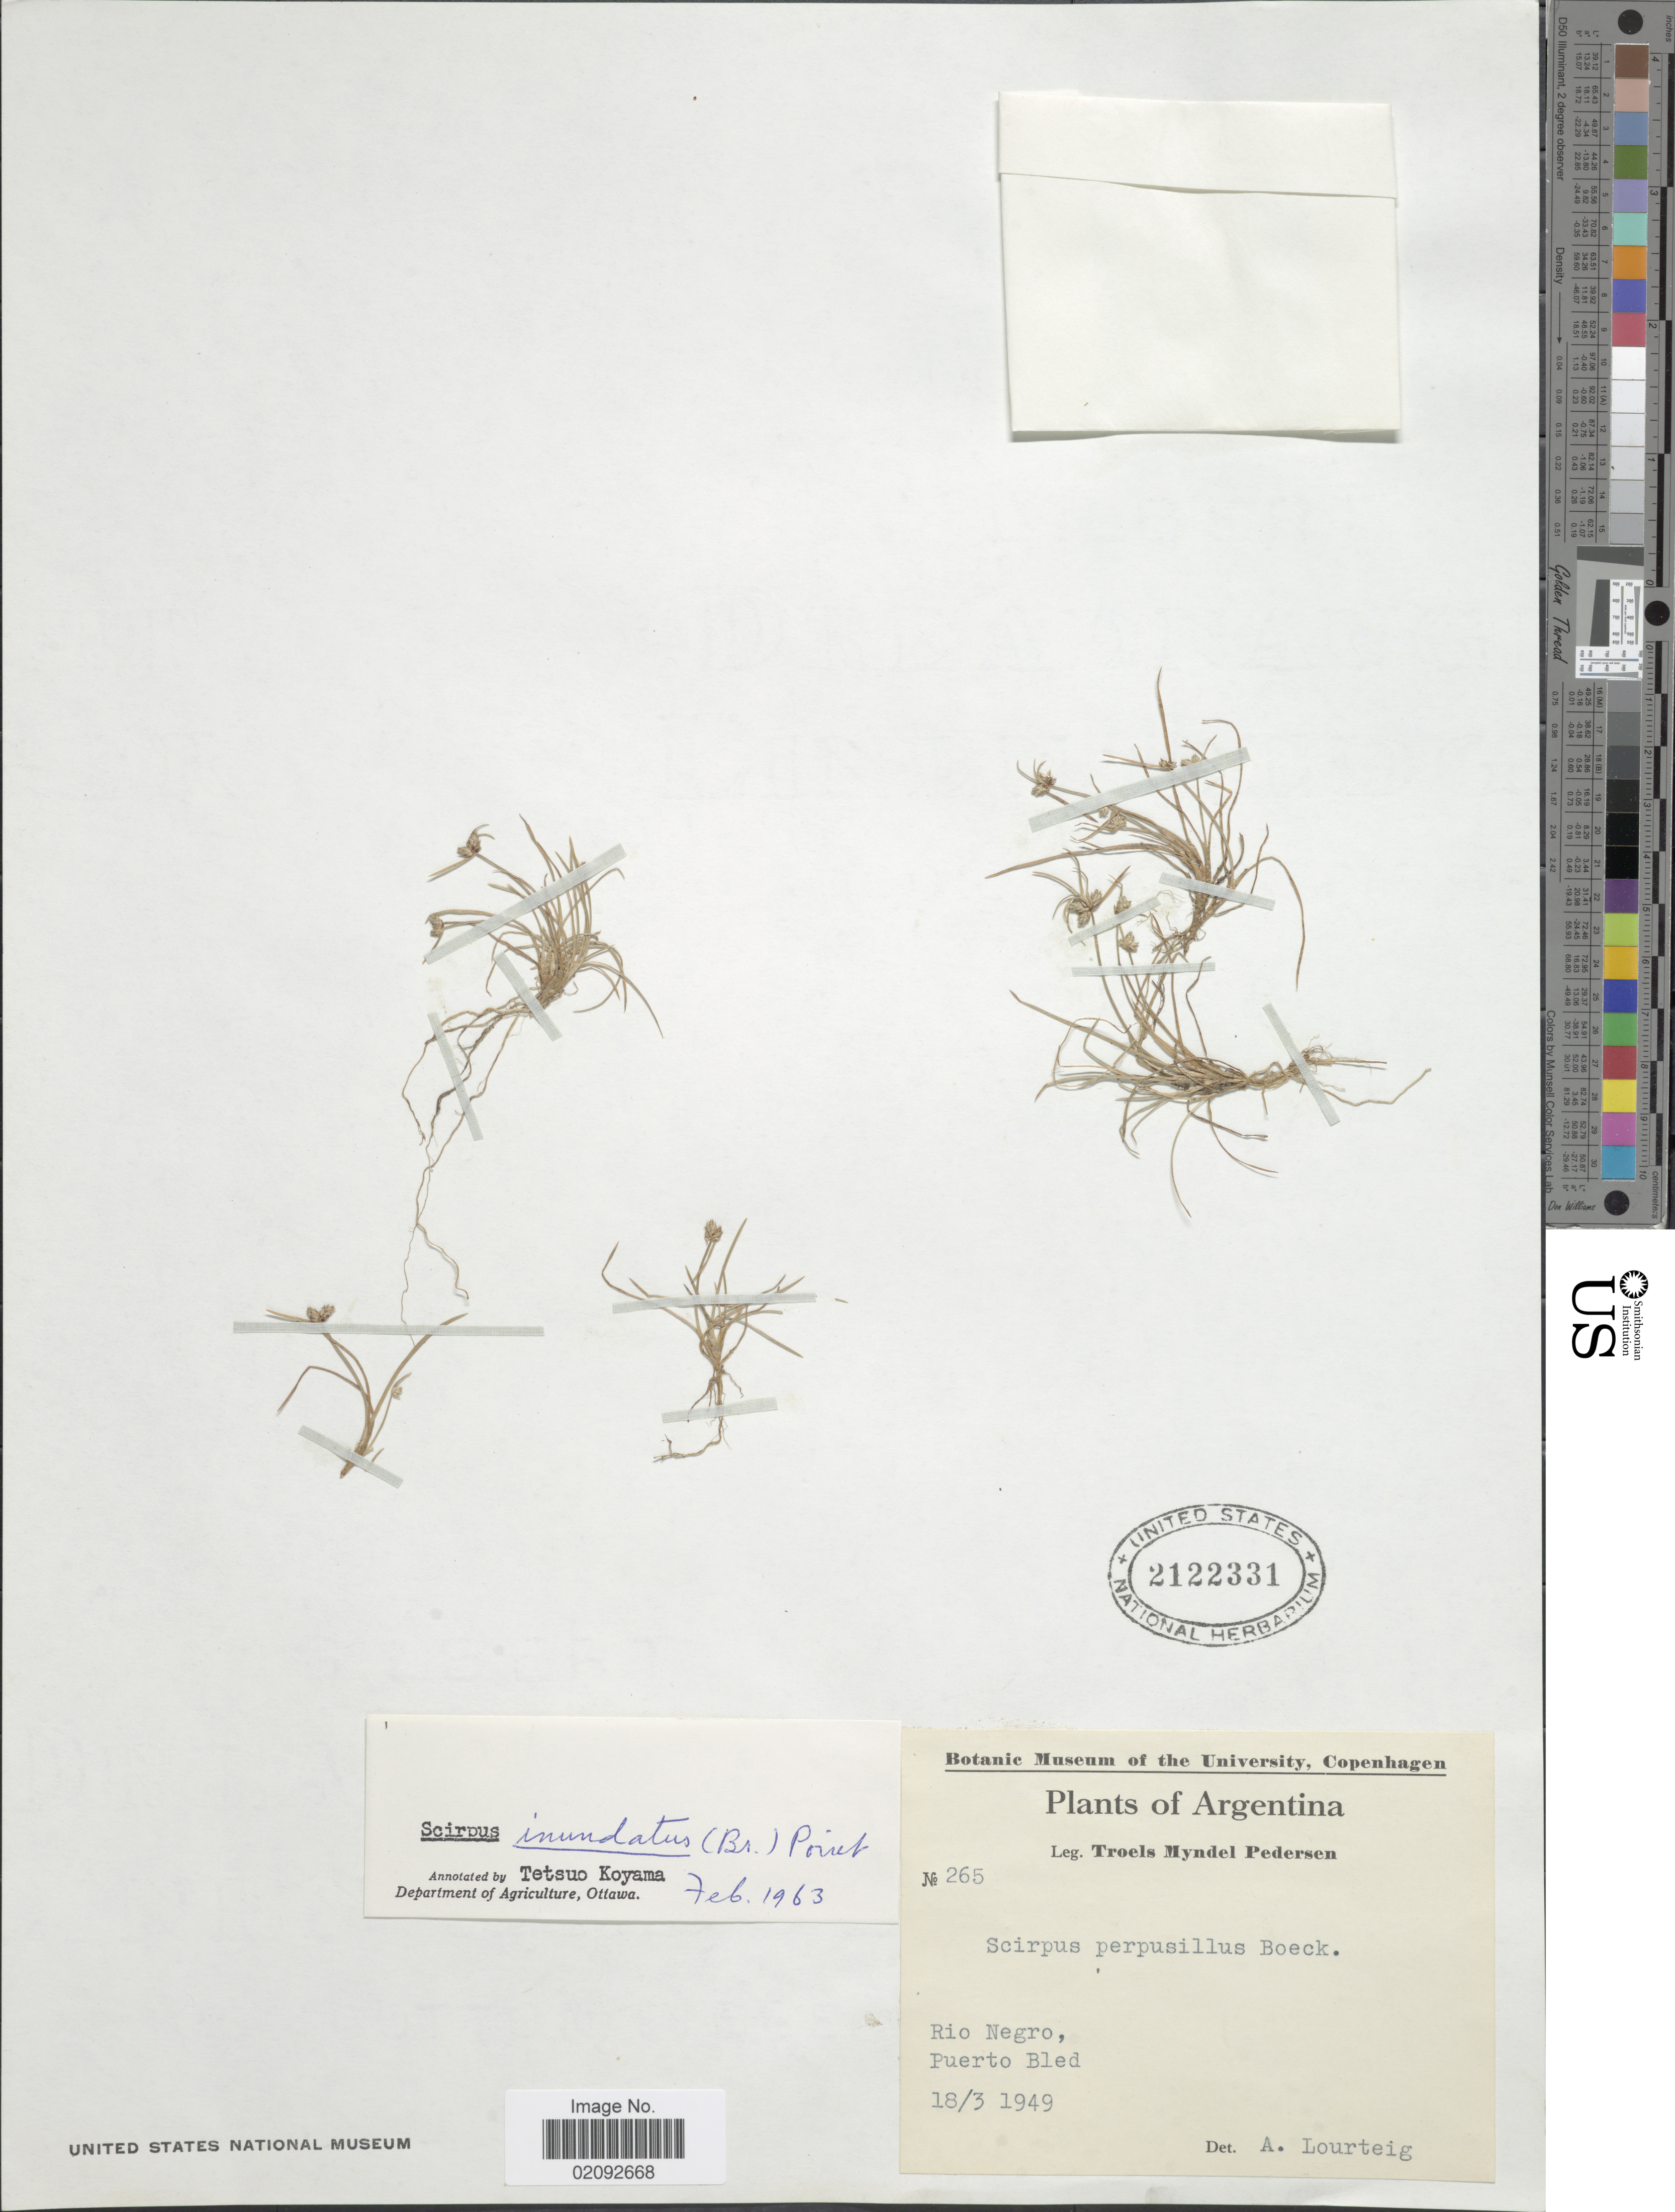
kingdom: Plantae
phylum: Tracheophyta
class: Liliopsida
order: Poales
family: Cyperaceae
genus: Isolepis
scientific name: Isolepis nigricans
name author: Kunth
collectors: T. Pederson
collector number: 265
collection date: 1949-03-18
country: Argentina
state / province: Rio Negro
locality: Puerto Bled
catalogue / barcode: US 2122331